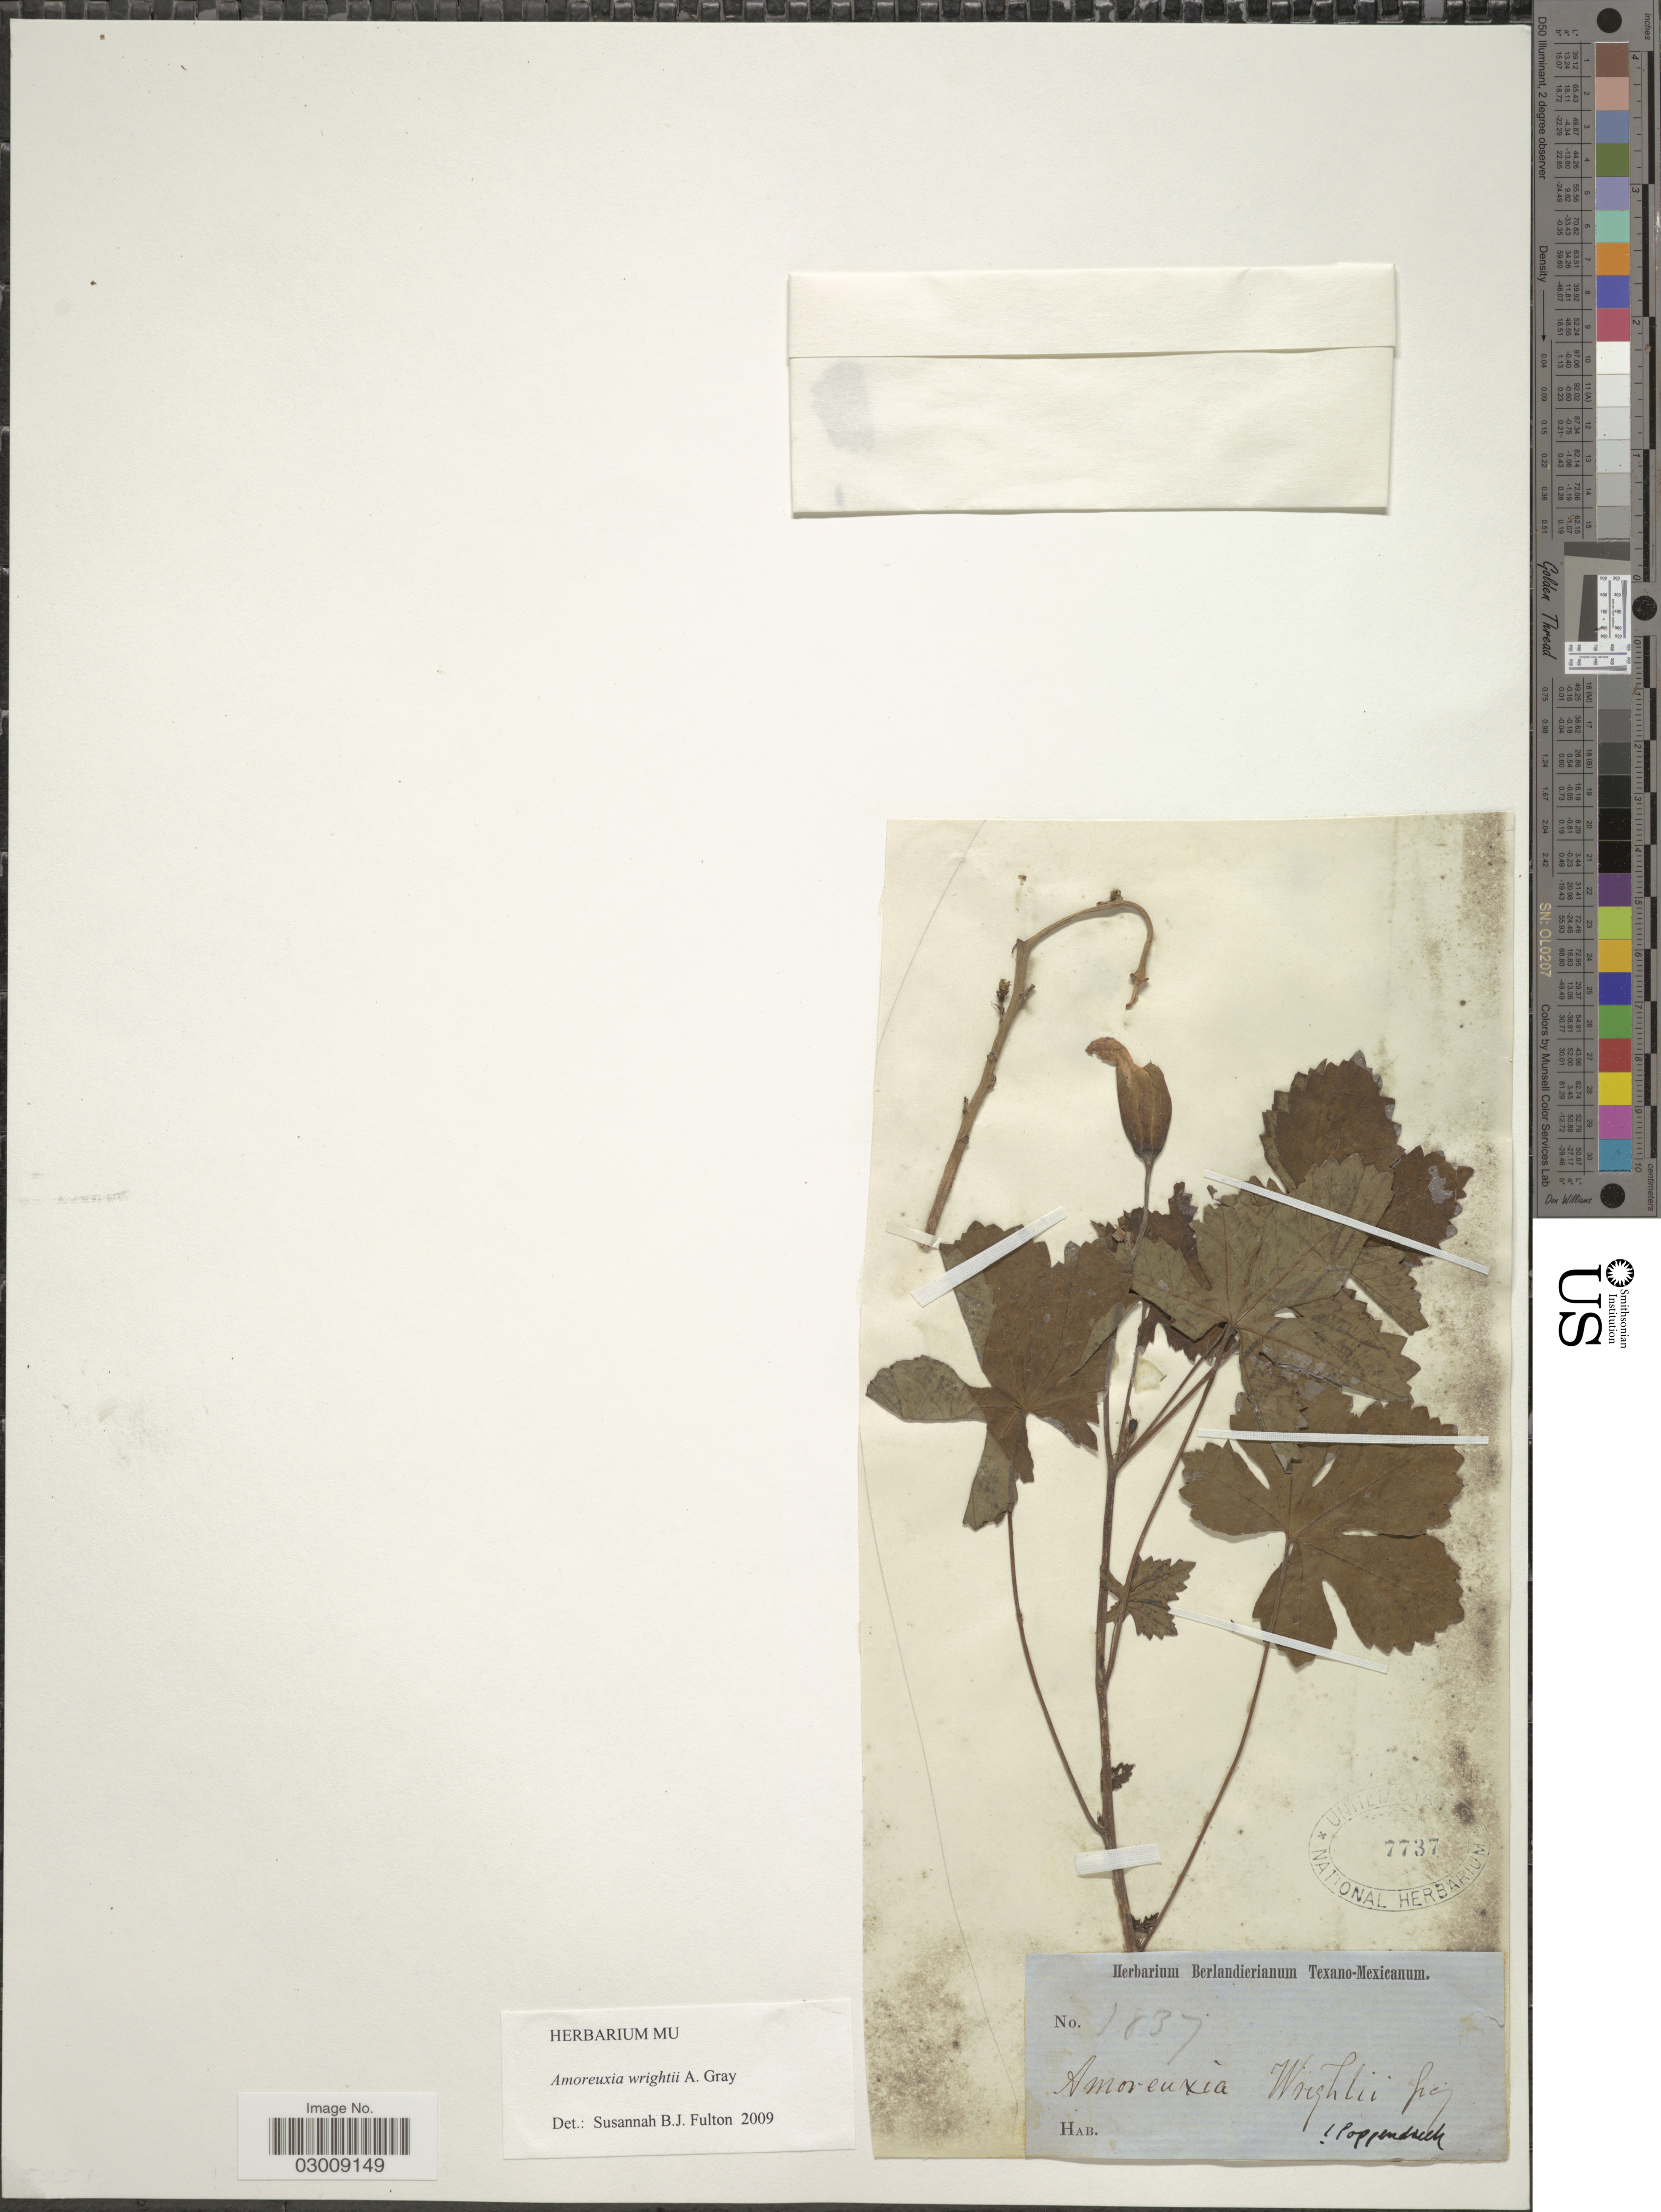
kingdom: Plantae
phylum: Tracheophyta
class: Magnoliopsida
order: Malvales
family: Cochlospermaceae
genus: Amoreuxia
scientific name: Amoreuxia wrightii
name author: A. Gray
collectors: ex Herb. Berlandierianum Texano-Mexicanum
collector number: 1837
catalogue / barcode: US 7737